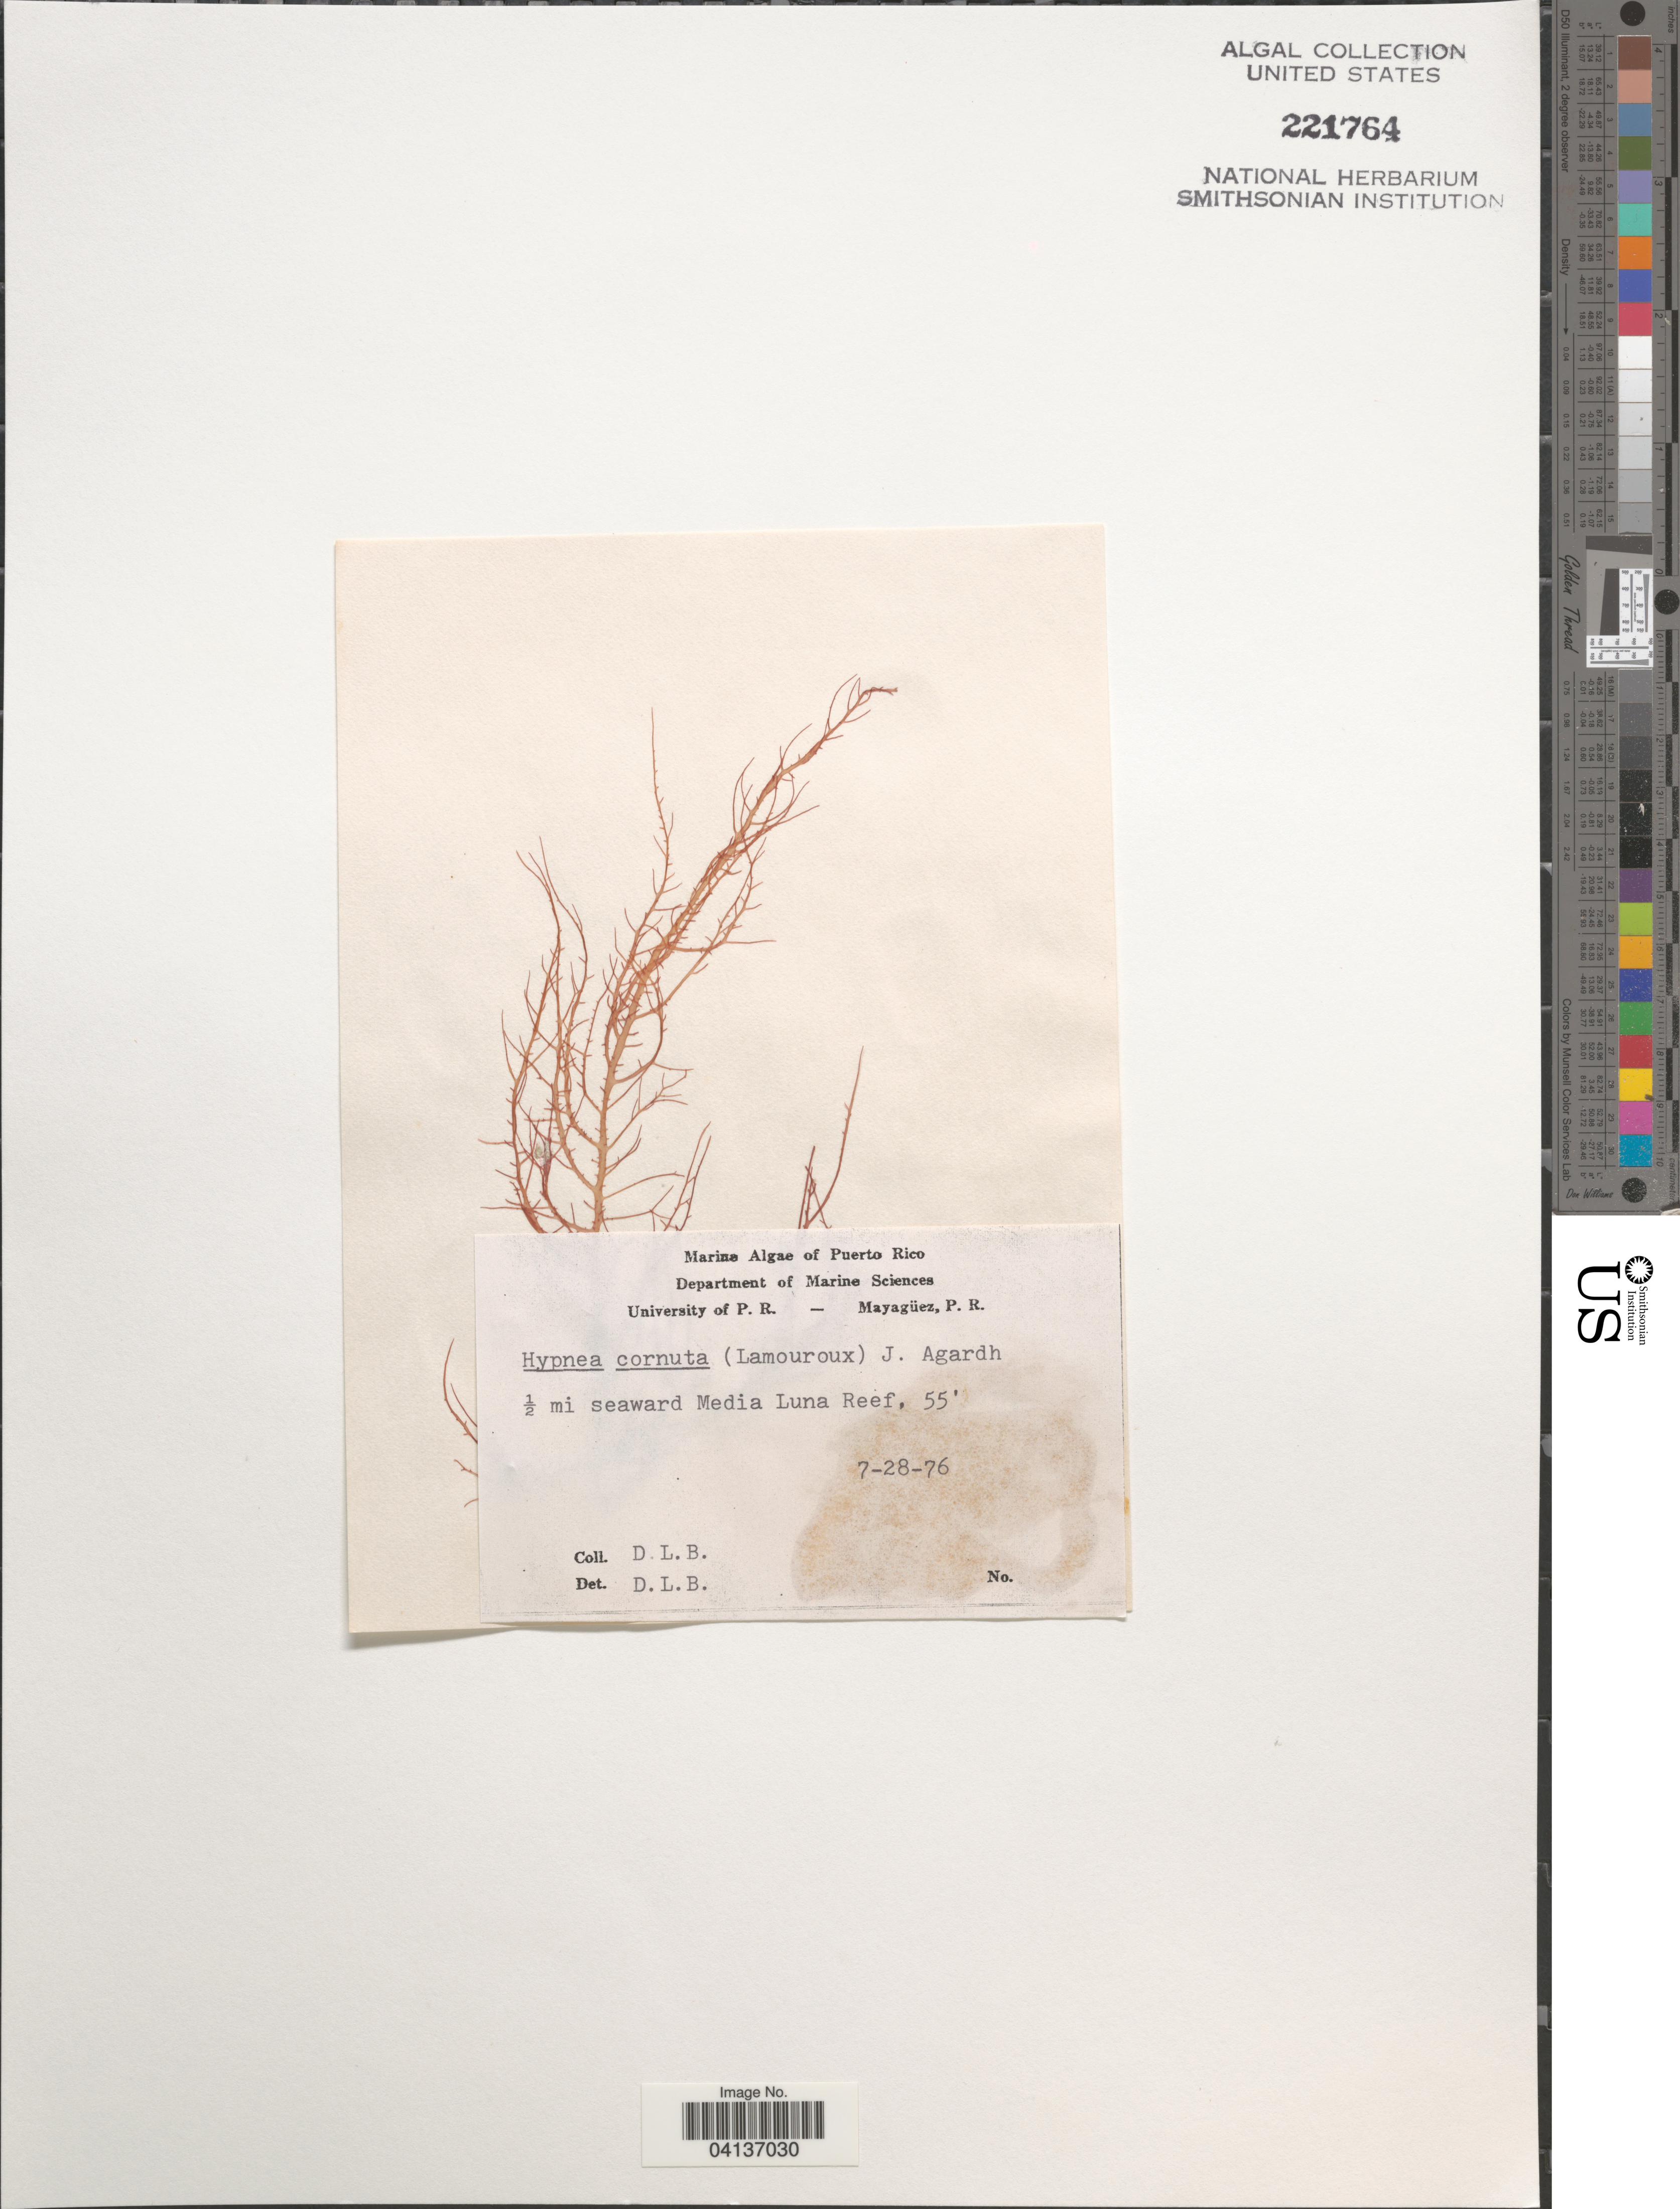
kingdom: Plantae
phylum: Rhodophyta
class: Florideophyceae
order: Gigartinales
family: Cystocloniaceae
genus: Hypnea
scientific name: Hypnea cornuta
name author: (Kütz.) J. Agardh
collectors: D. L. B.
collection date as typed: Transcribed d/m/y: 28/7/76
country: Puerto Rico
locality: ½ mi seaward Media Luna Reef.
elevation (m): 17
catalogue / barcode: US 221764